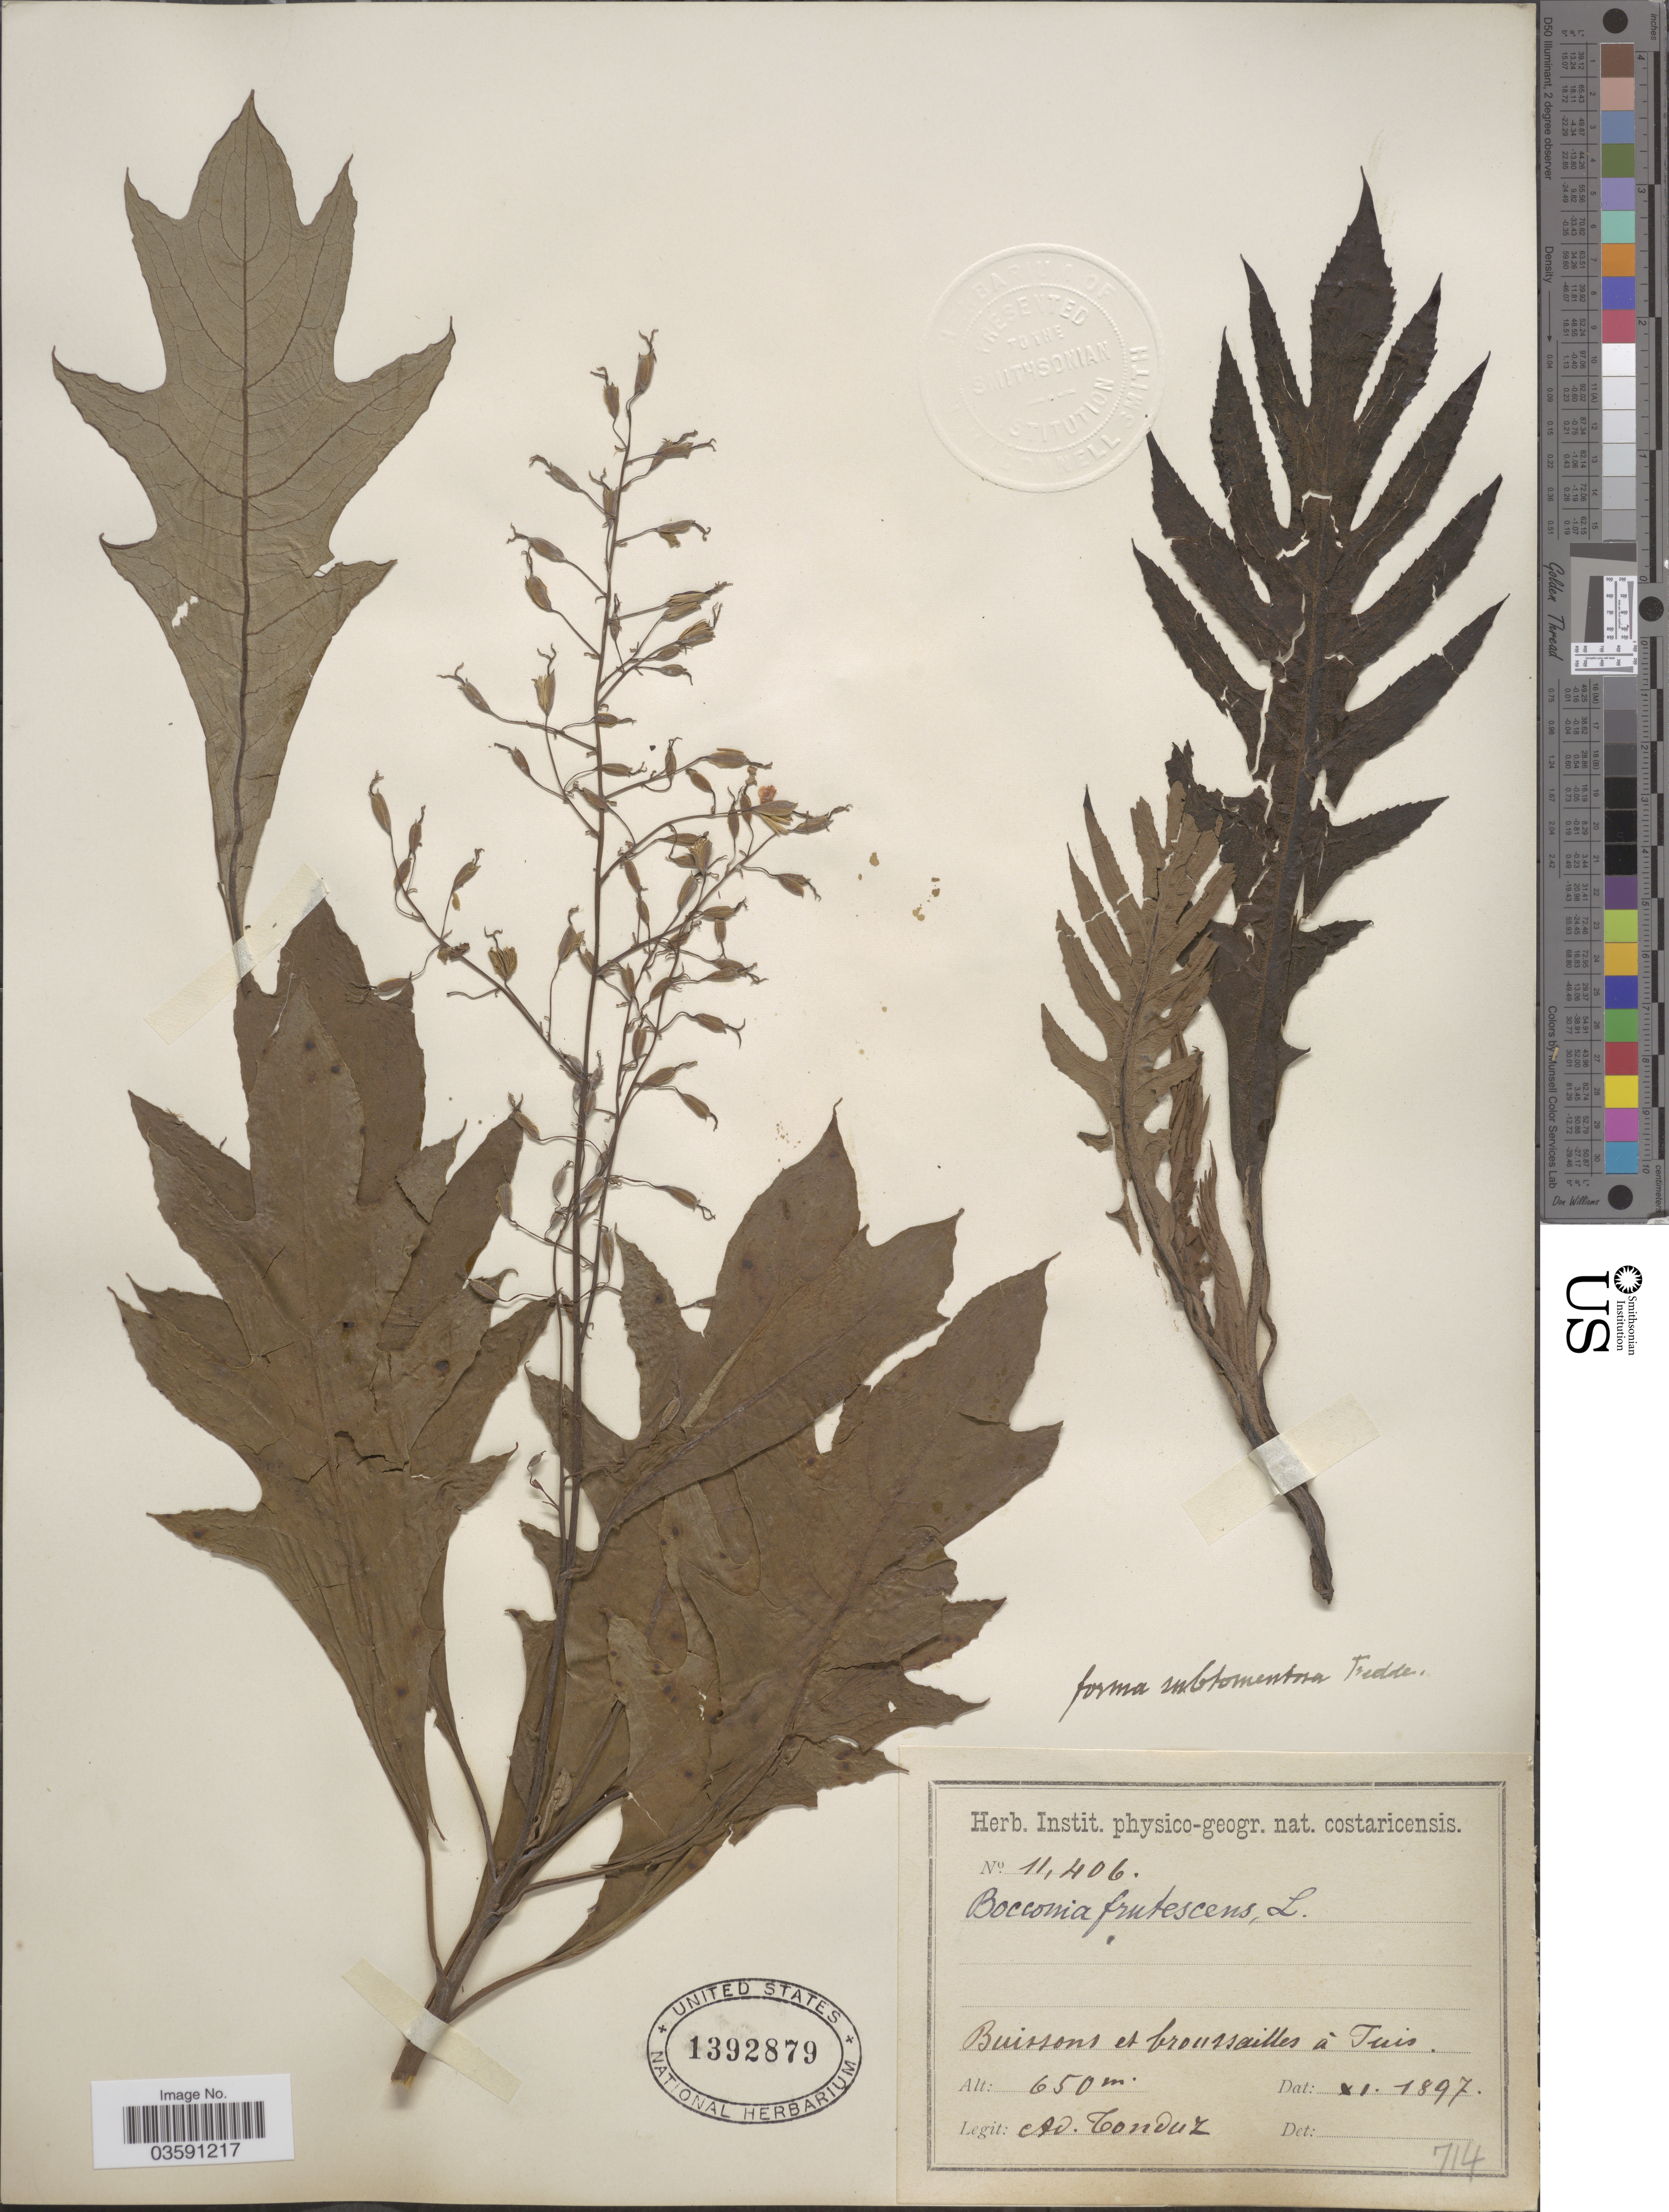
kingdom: Plantae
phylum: Tracheophyta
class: Magnoliopsida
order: Ranunculales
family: Papaveraceae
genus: Bocconia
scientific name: Bocconia frutescens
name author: L.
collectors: A. Tonduz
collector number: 11406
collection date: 1897-11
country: Costa Rica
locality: Buissons et broussailles à Tuis.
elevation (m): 650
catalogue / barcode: US 1392879